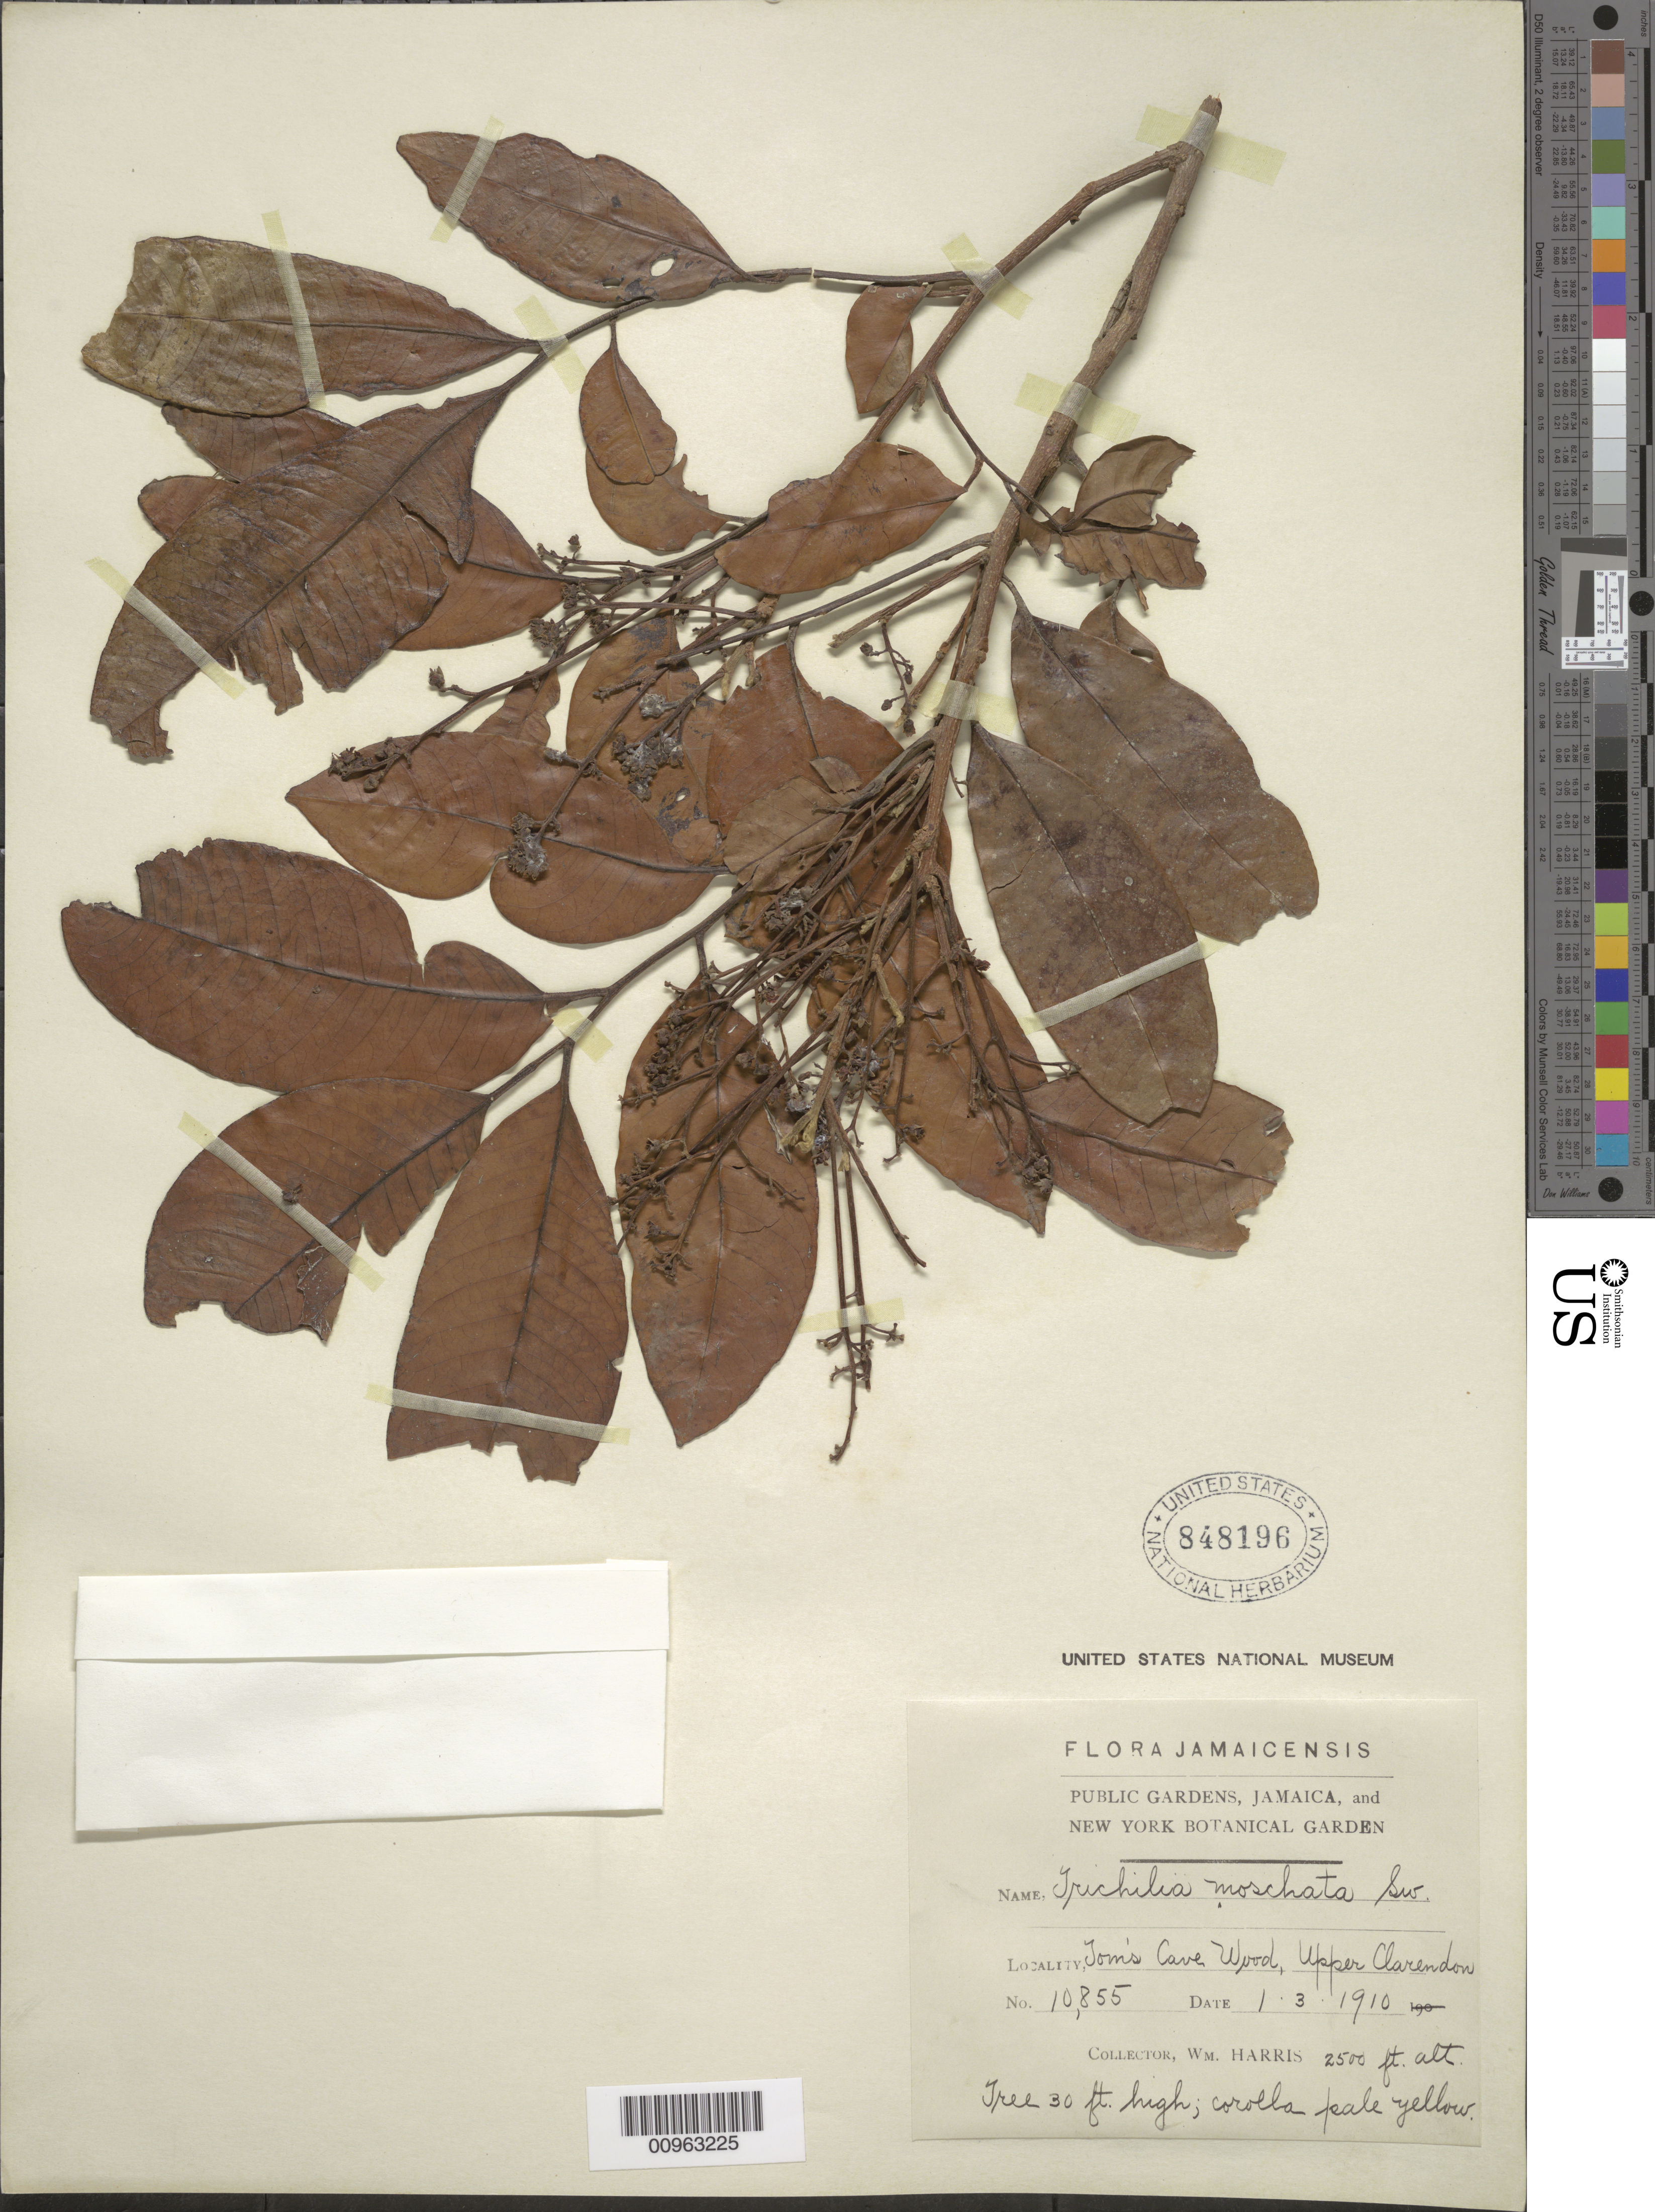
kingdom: Plantae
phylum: Tracheophyta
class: Magnoliopsida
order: Sapindales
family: Meliaceae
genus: Trichilia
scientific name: Trichilia moschata subsp. moschata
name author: Sw.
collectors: W. H. Harris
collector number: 10855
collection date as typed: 01 Mar 1910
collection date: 1910-03-01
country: Jamaica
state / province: Clarendon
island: Jamaica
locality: Tom's Cave Wood, Upper Clarendon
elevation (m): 762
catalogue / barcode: US 848196